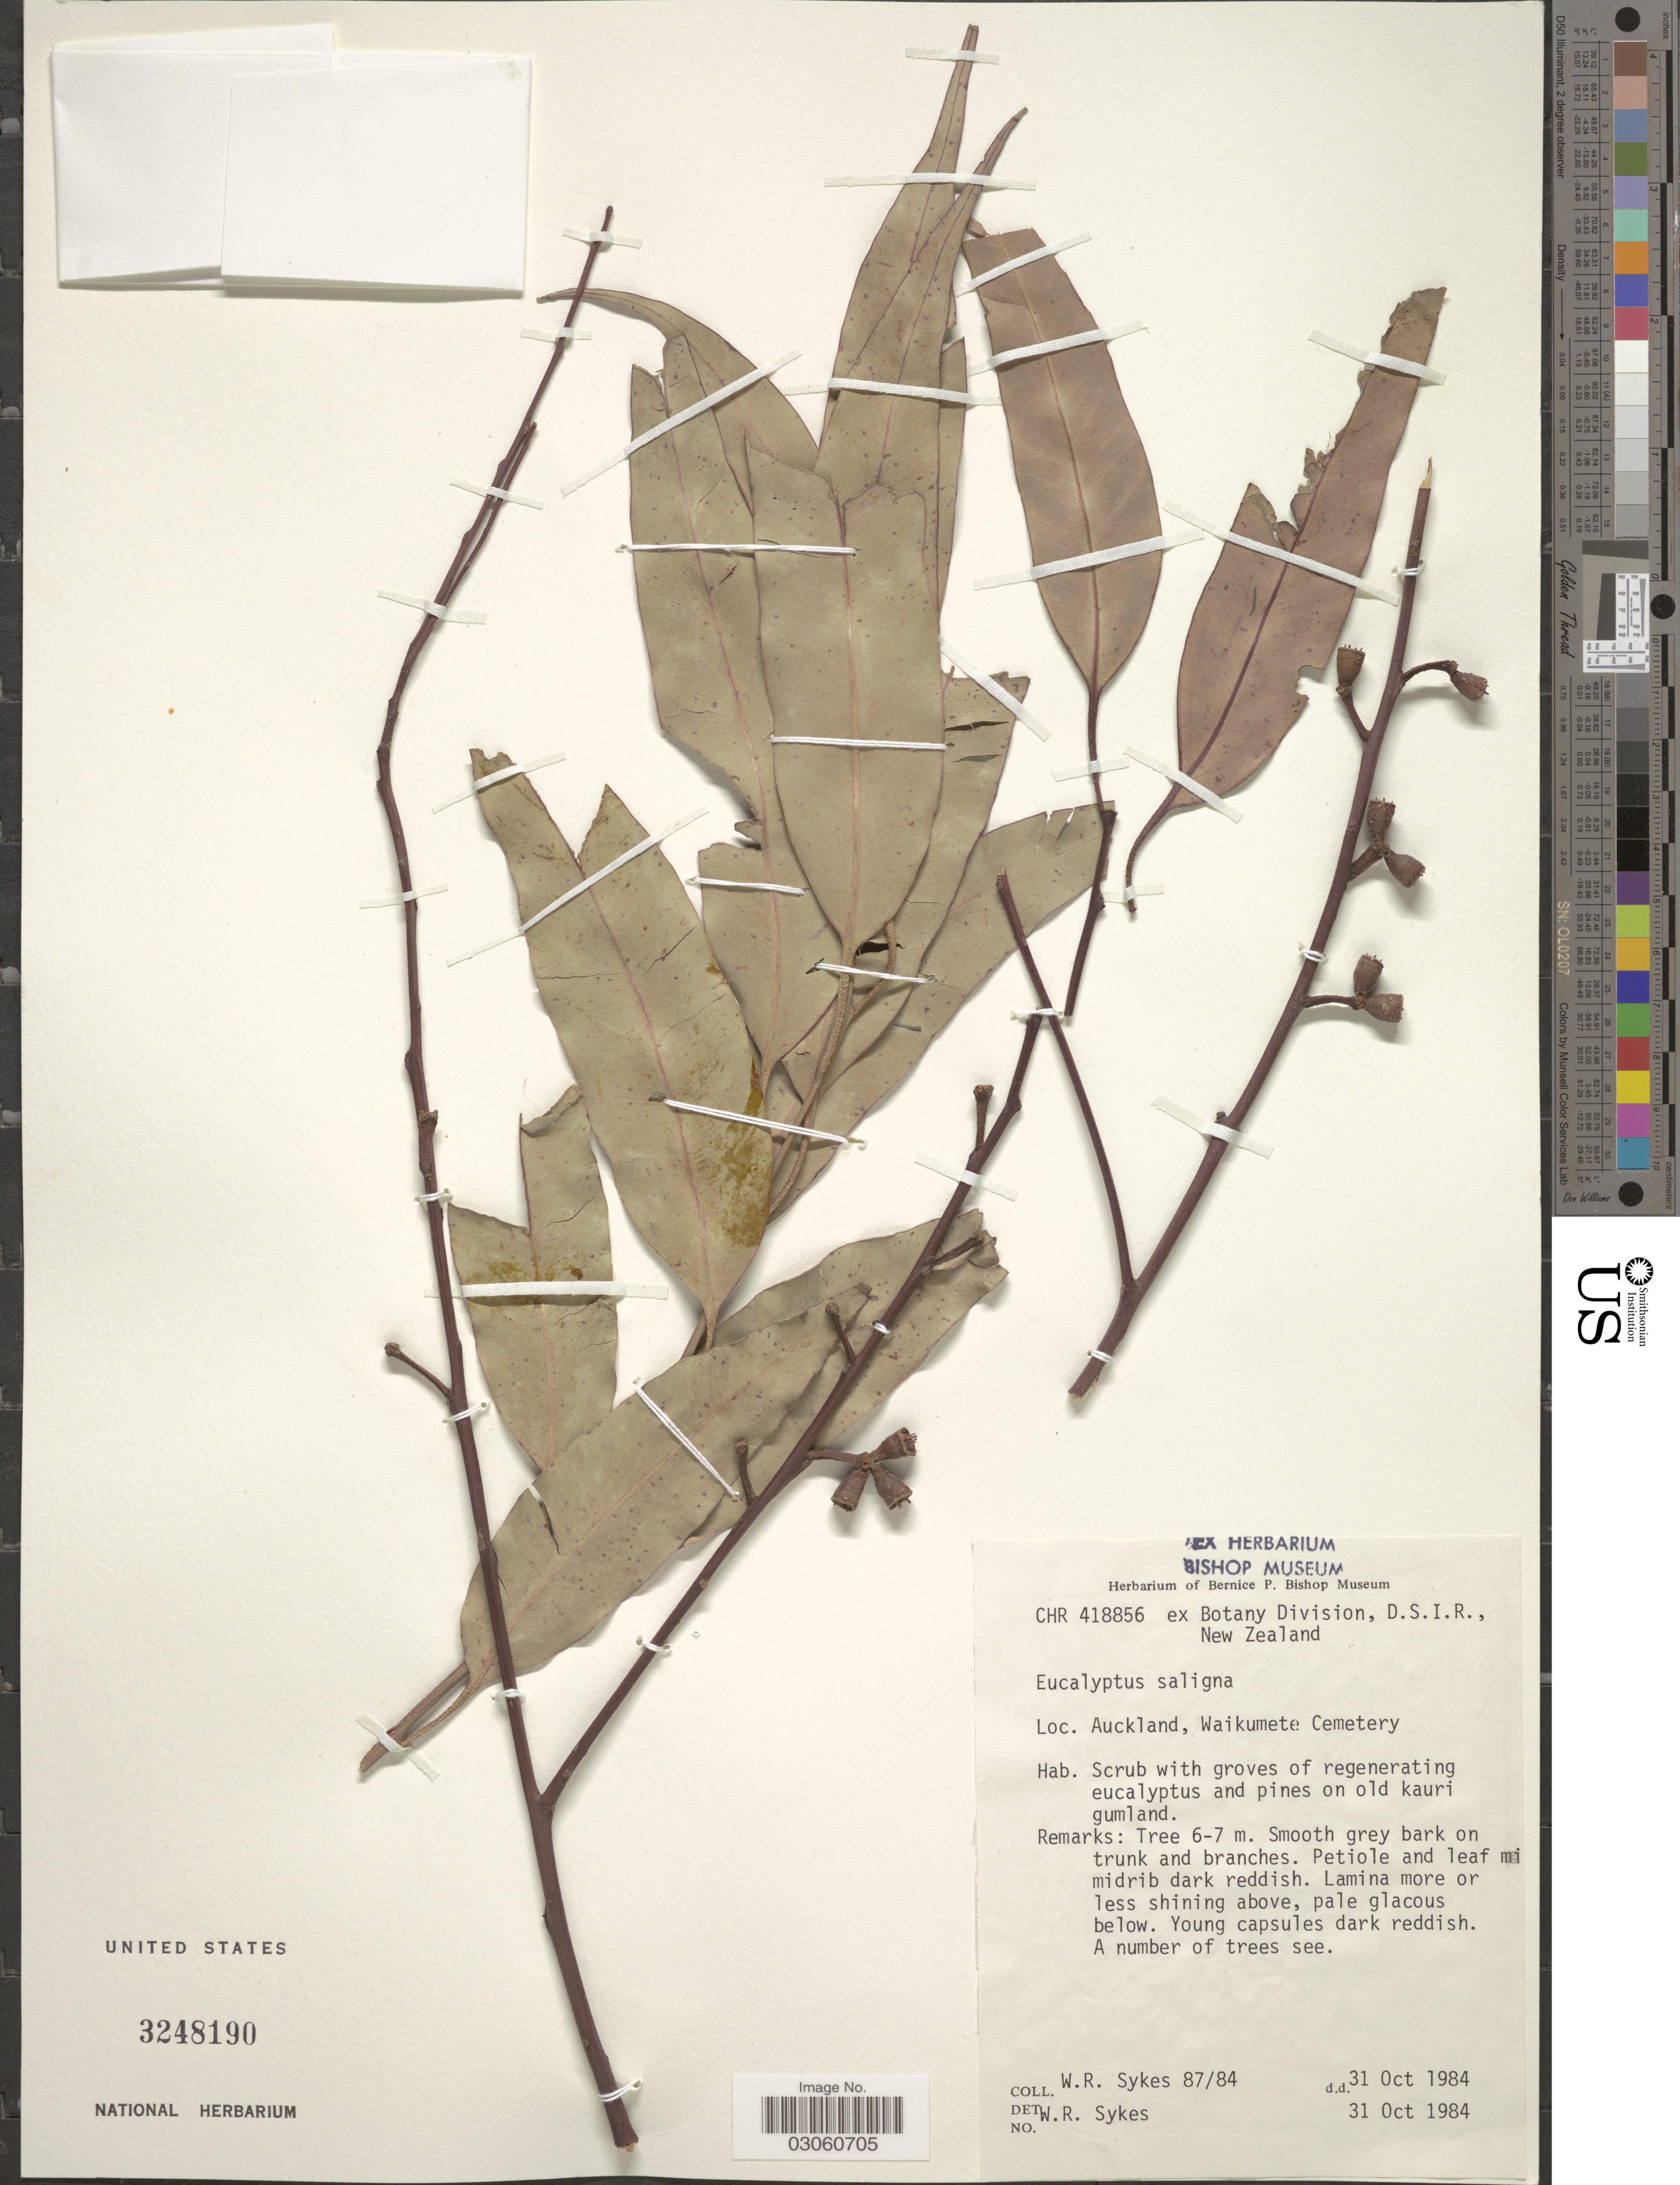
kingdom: Plantae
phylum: Tracheophyta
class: Magnoliopsida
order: Myrtales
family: Myrtaceae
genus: Eucalyptus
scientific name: Eucalyptus saligna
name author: Sm.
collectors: W. R. Sykes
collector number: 87/84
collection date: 1984-10-31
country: New Zealand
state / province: Auckland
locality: Waikumete Cemetery.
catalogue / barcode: US 3248190